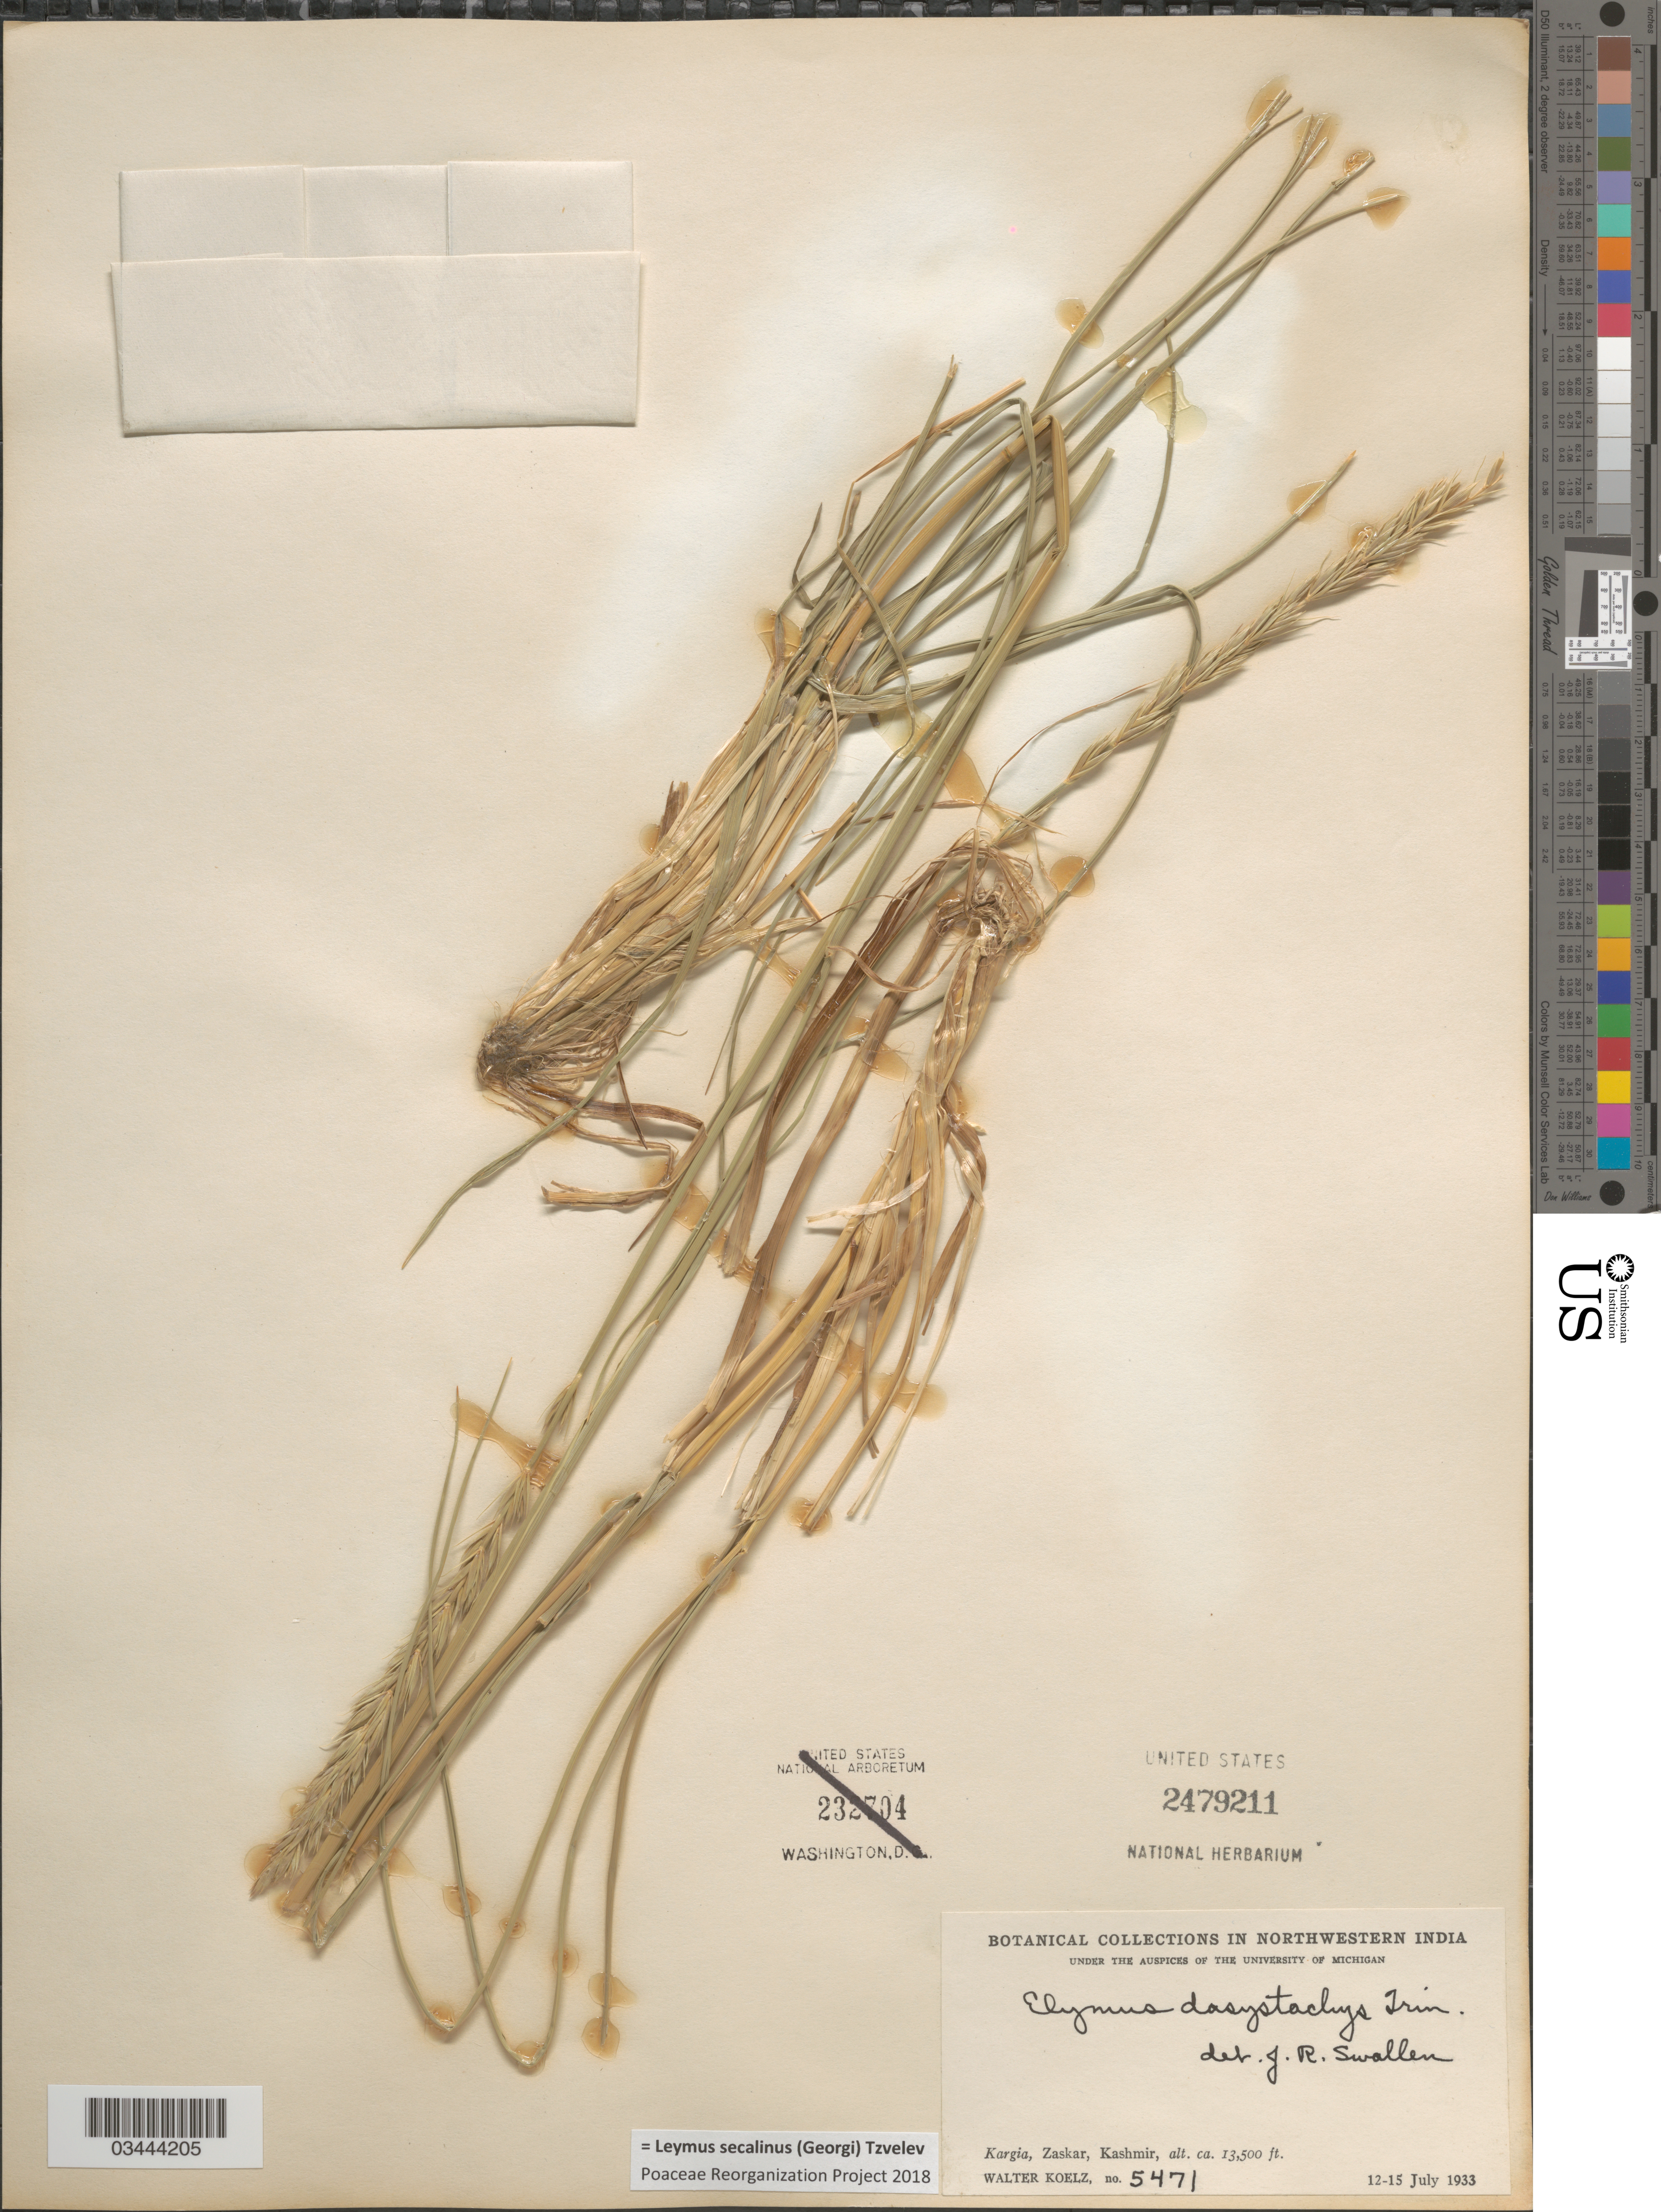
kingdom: Plantae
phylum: Tracheophyta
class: Liliopsida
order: Poales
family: Poaceae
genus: Leymus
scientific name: Leymus secalinus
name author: (Georgi) Tzvelev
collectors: W. N. Koelz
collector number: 5471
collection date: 1933-07-12/1933-07-15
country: India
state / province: Jammu and Kashmir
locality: In Northwestern India. Kargia, Zaskar. Kashmir.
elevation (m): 4115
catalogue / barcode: US 2479211